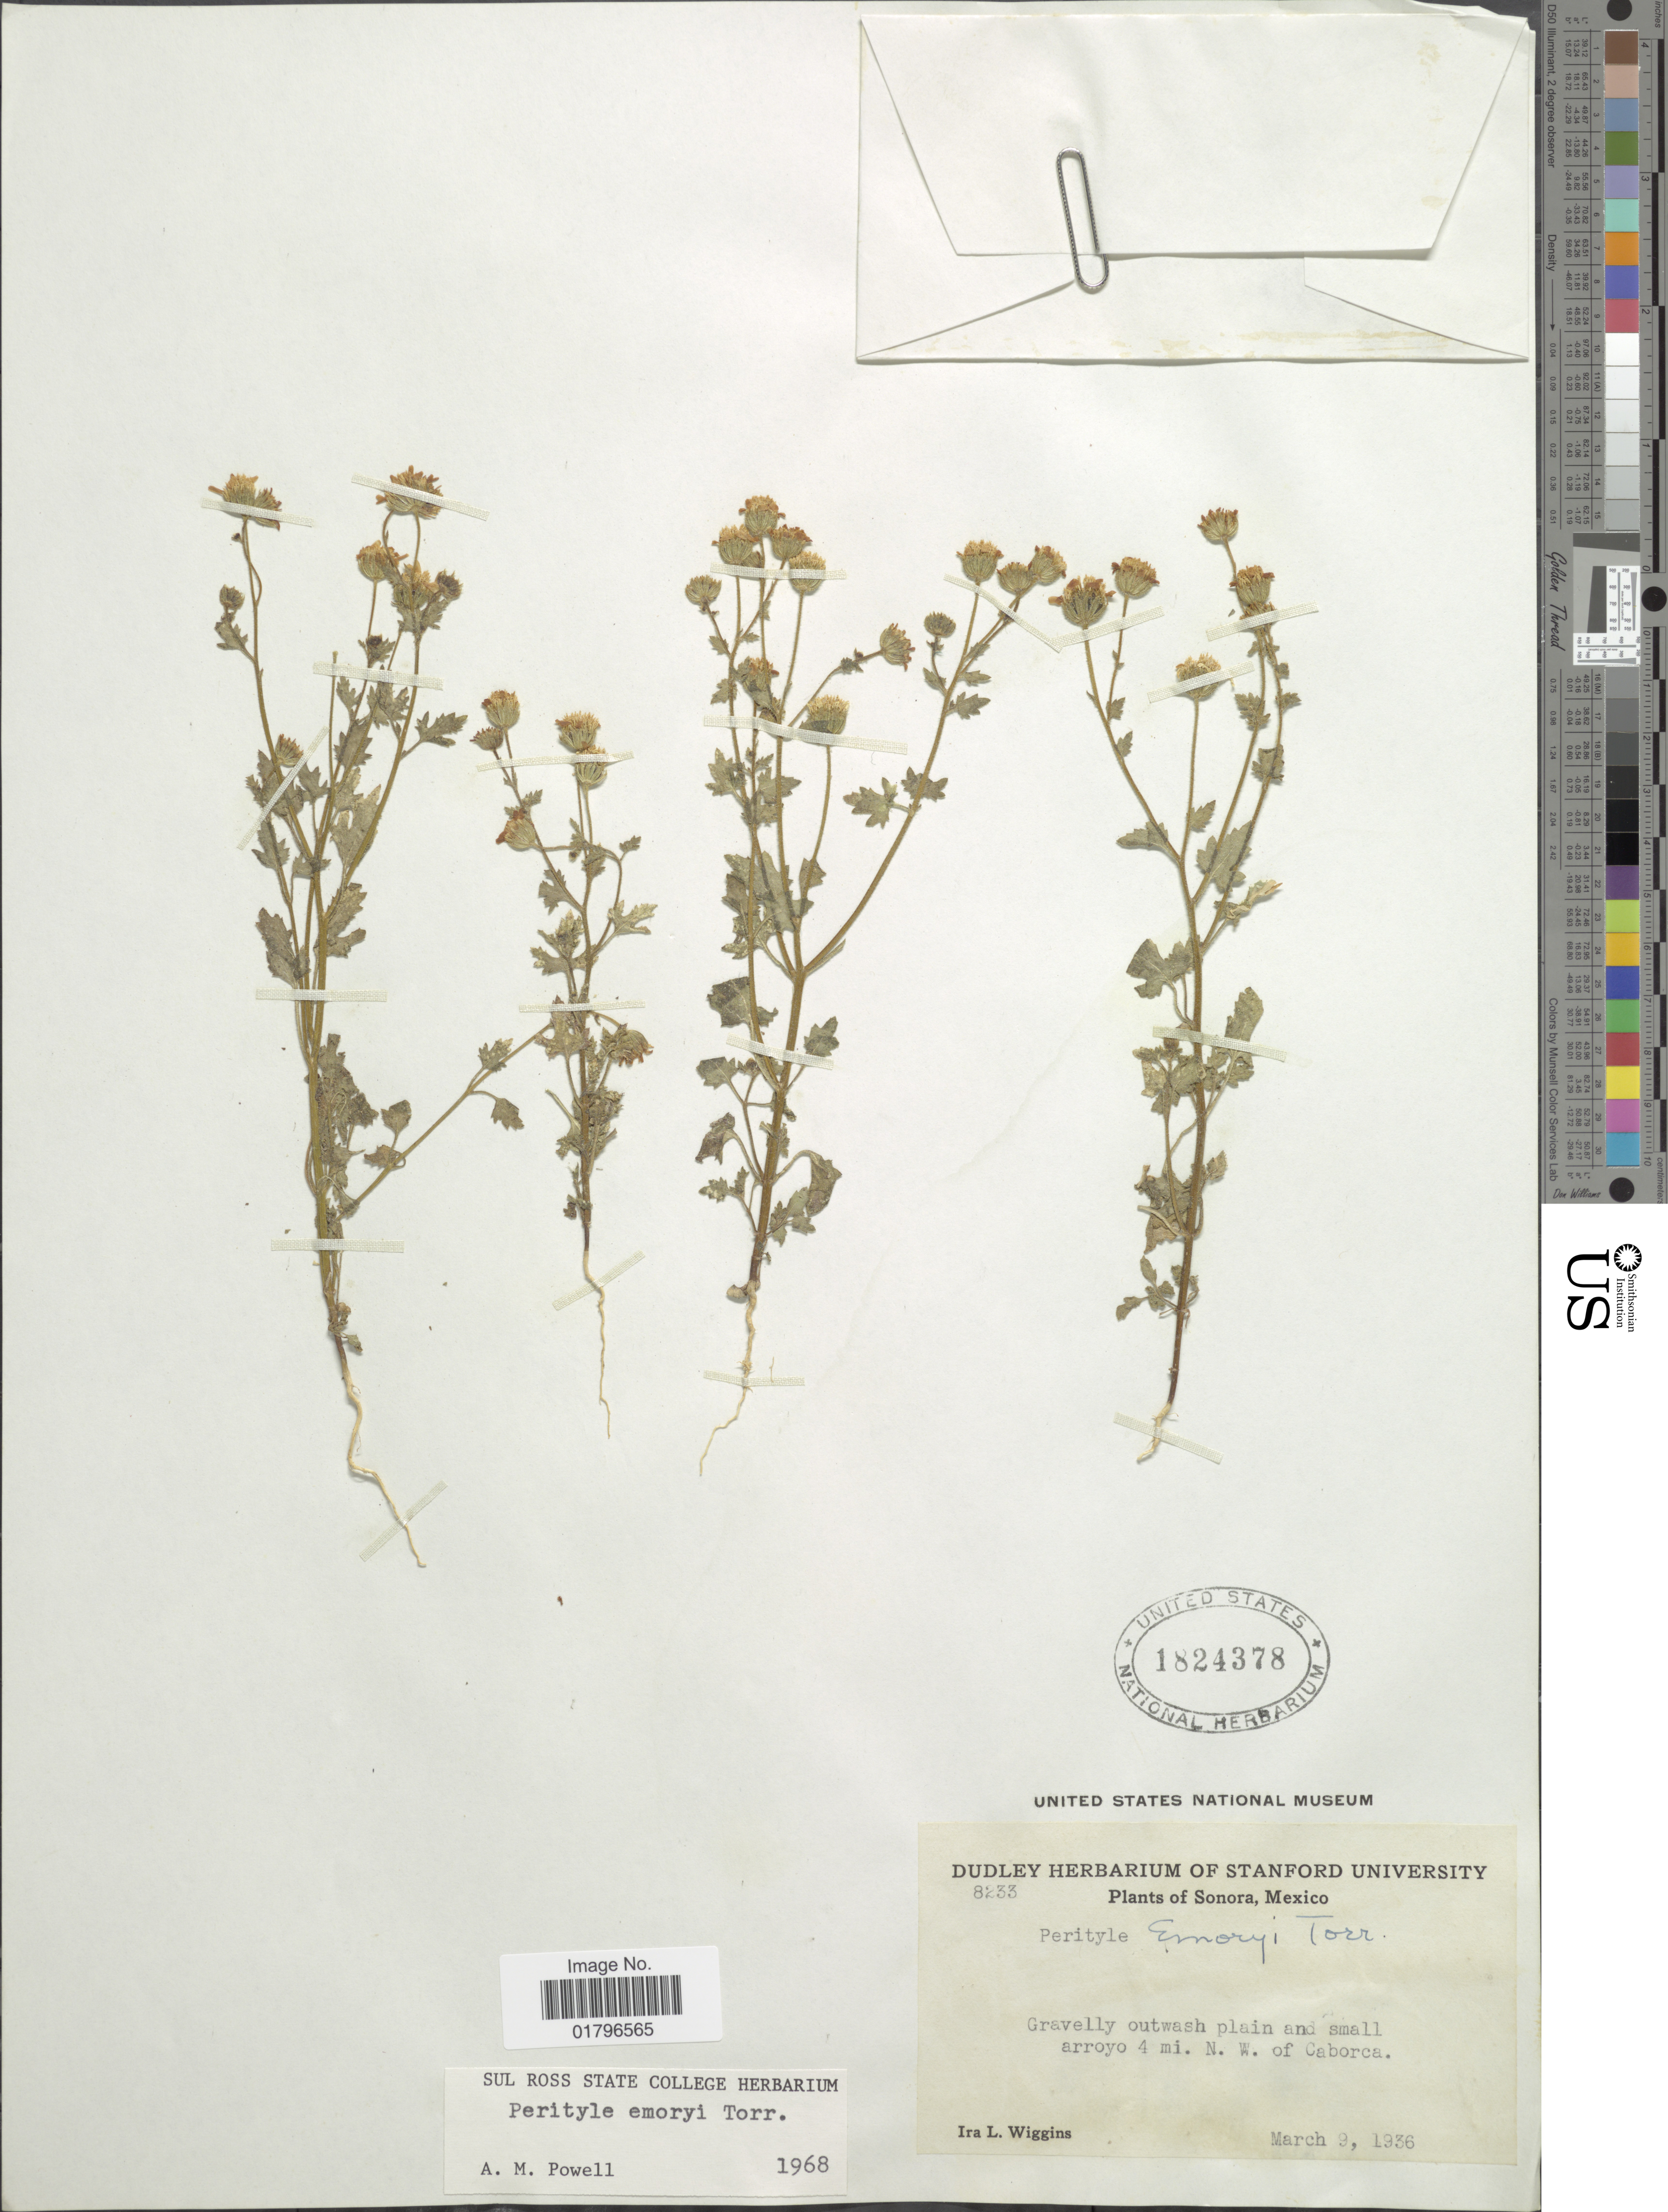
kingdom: Plantae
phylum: Tracheophyta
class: Magnoliopsida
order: Asterales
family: Asteraceae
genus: Perityle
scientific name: Perityle emoryi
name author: Torr.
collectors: I. L. Wiggins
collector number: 8233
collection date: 1936-03-09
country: Mexico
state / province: Sonora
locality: Gravelly outwash plain and smaal arroyo 4 mi. N.W. of Caborca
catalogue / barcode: US 1824378